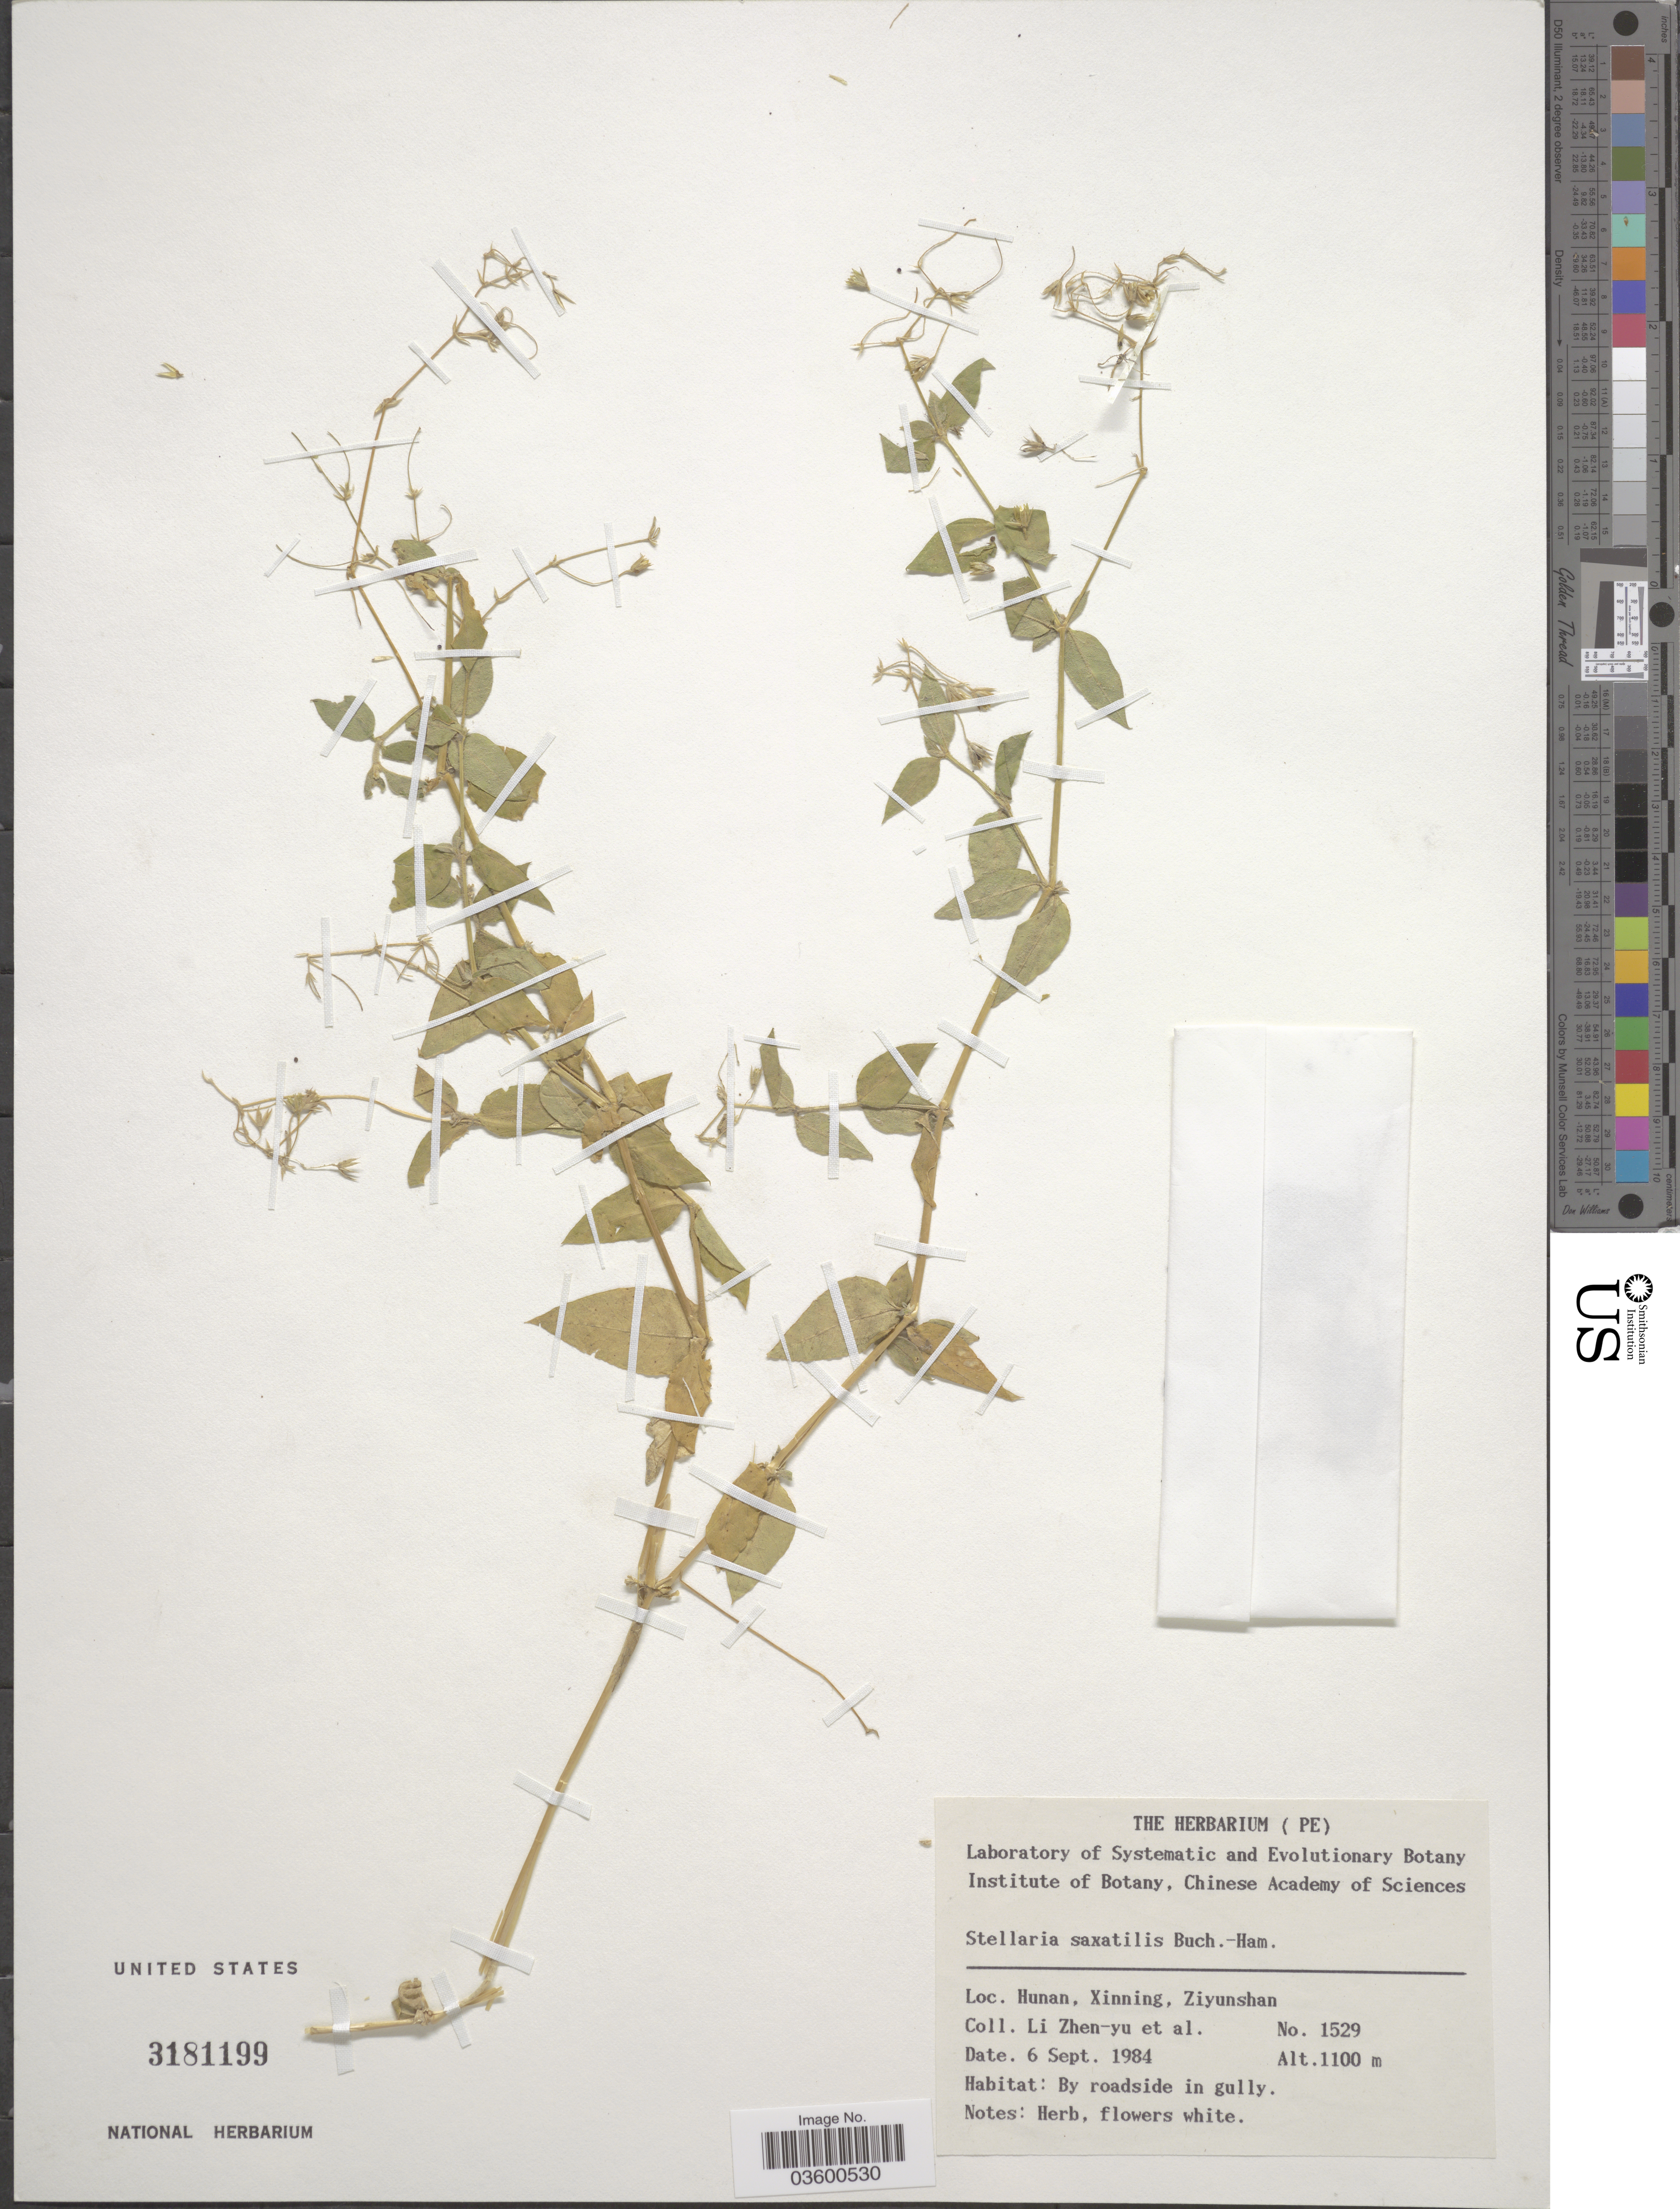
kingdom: Plantae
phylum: Tracheophyta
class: Magnoliopsida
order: Caryophyllales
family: Caryophyllaceae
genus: Stellaria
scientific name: Stellaria saxatilis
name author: Buch.-Ham. ex D. Don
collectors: L. Zhen-yu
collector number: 1529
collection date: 1984-09-06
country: China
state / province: Hunan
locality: Xinning, Ziyunshan.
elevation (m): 1100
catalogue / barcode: US 3181199